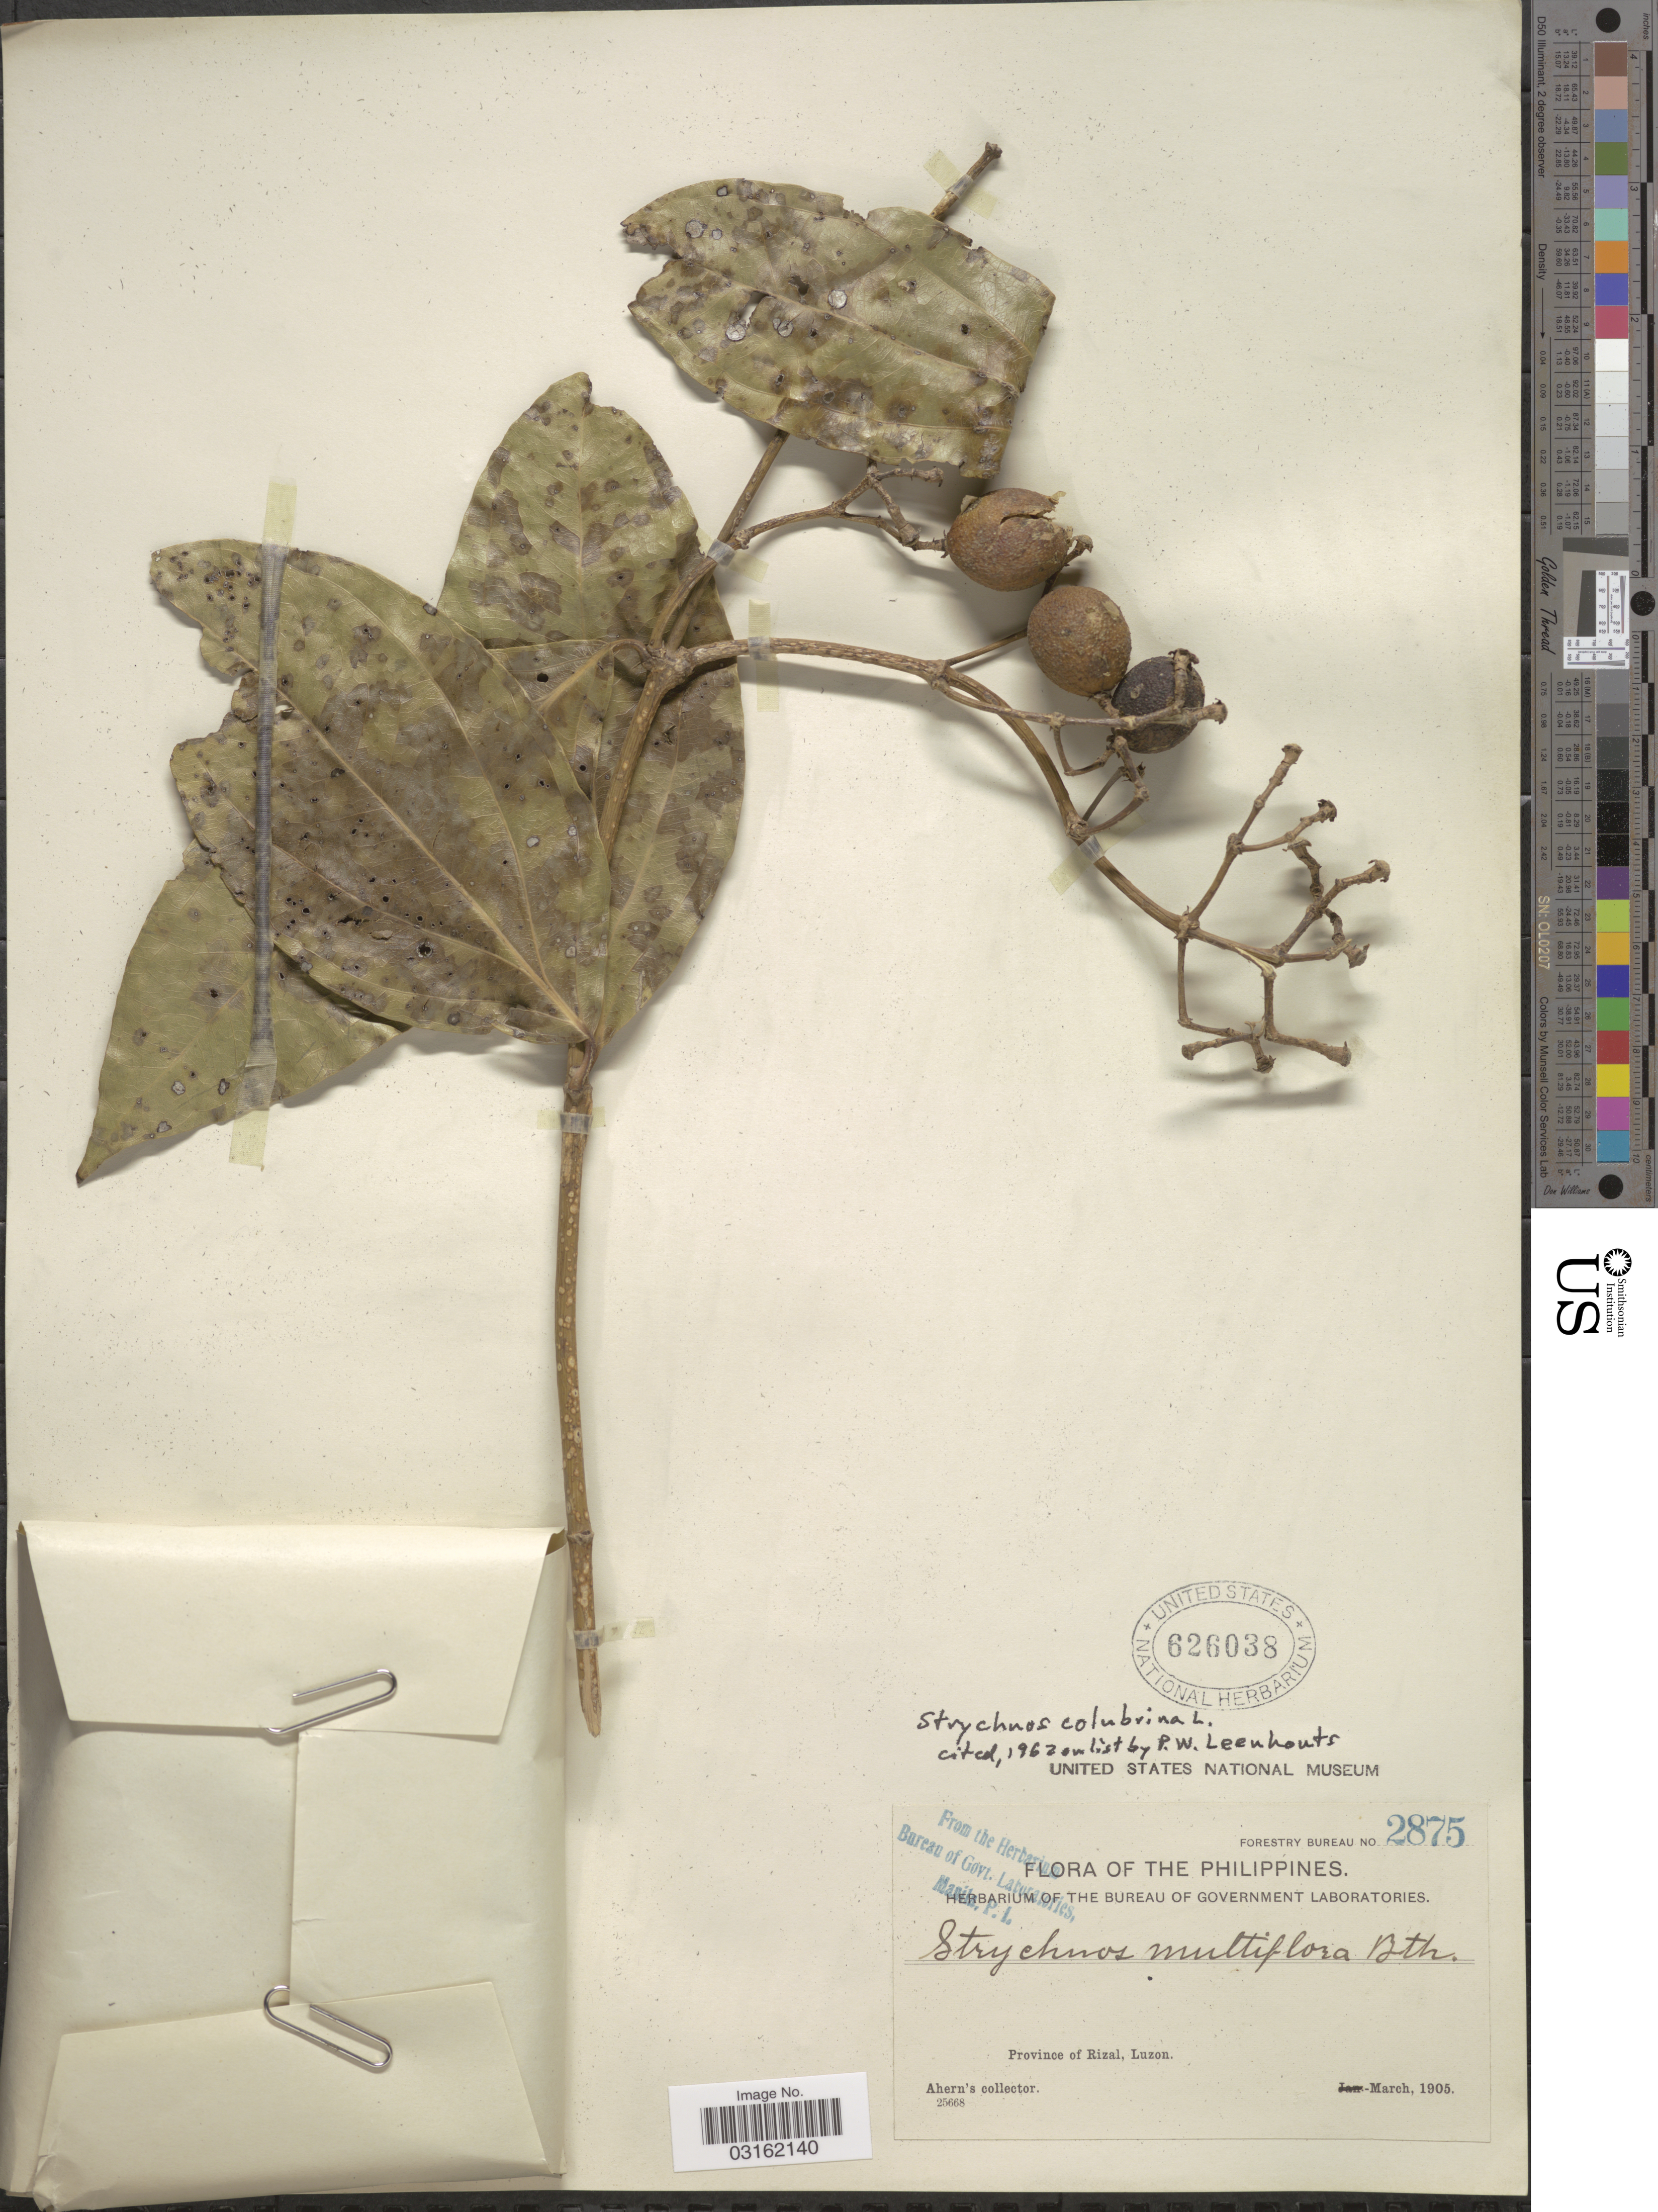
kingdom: Plantae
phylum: Tracheophyta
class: Magnoliopsida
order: Gentianales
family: Loganiaceae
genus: Strychnos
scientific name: Strychnos colubrina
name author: L.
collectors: Ahern's collector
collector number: Forestry Bureau 2875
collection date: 1905-03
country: Philippines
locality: Province of Rizal, Luzon.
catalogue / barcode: US 626038